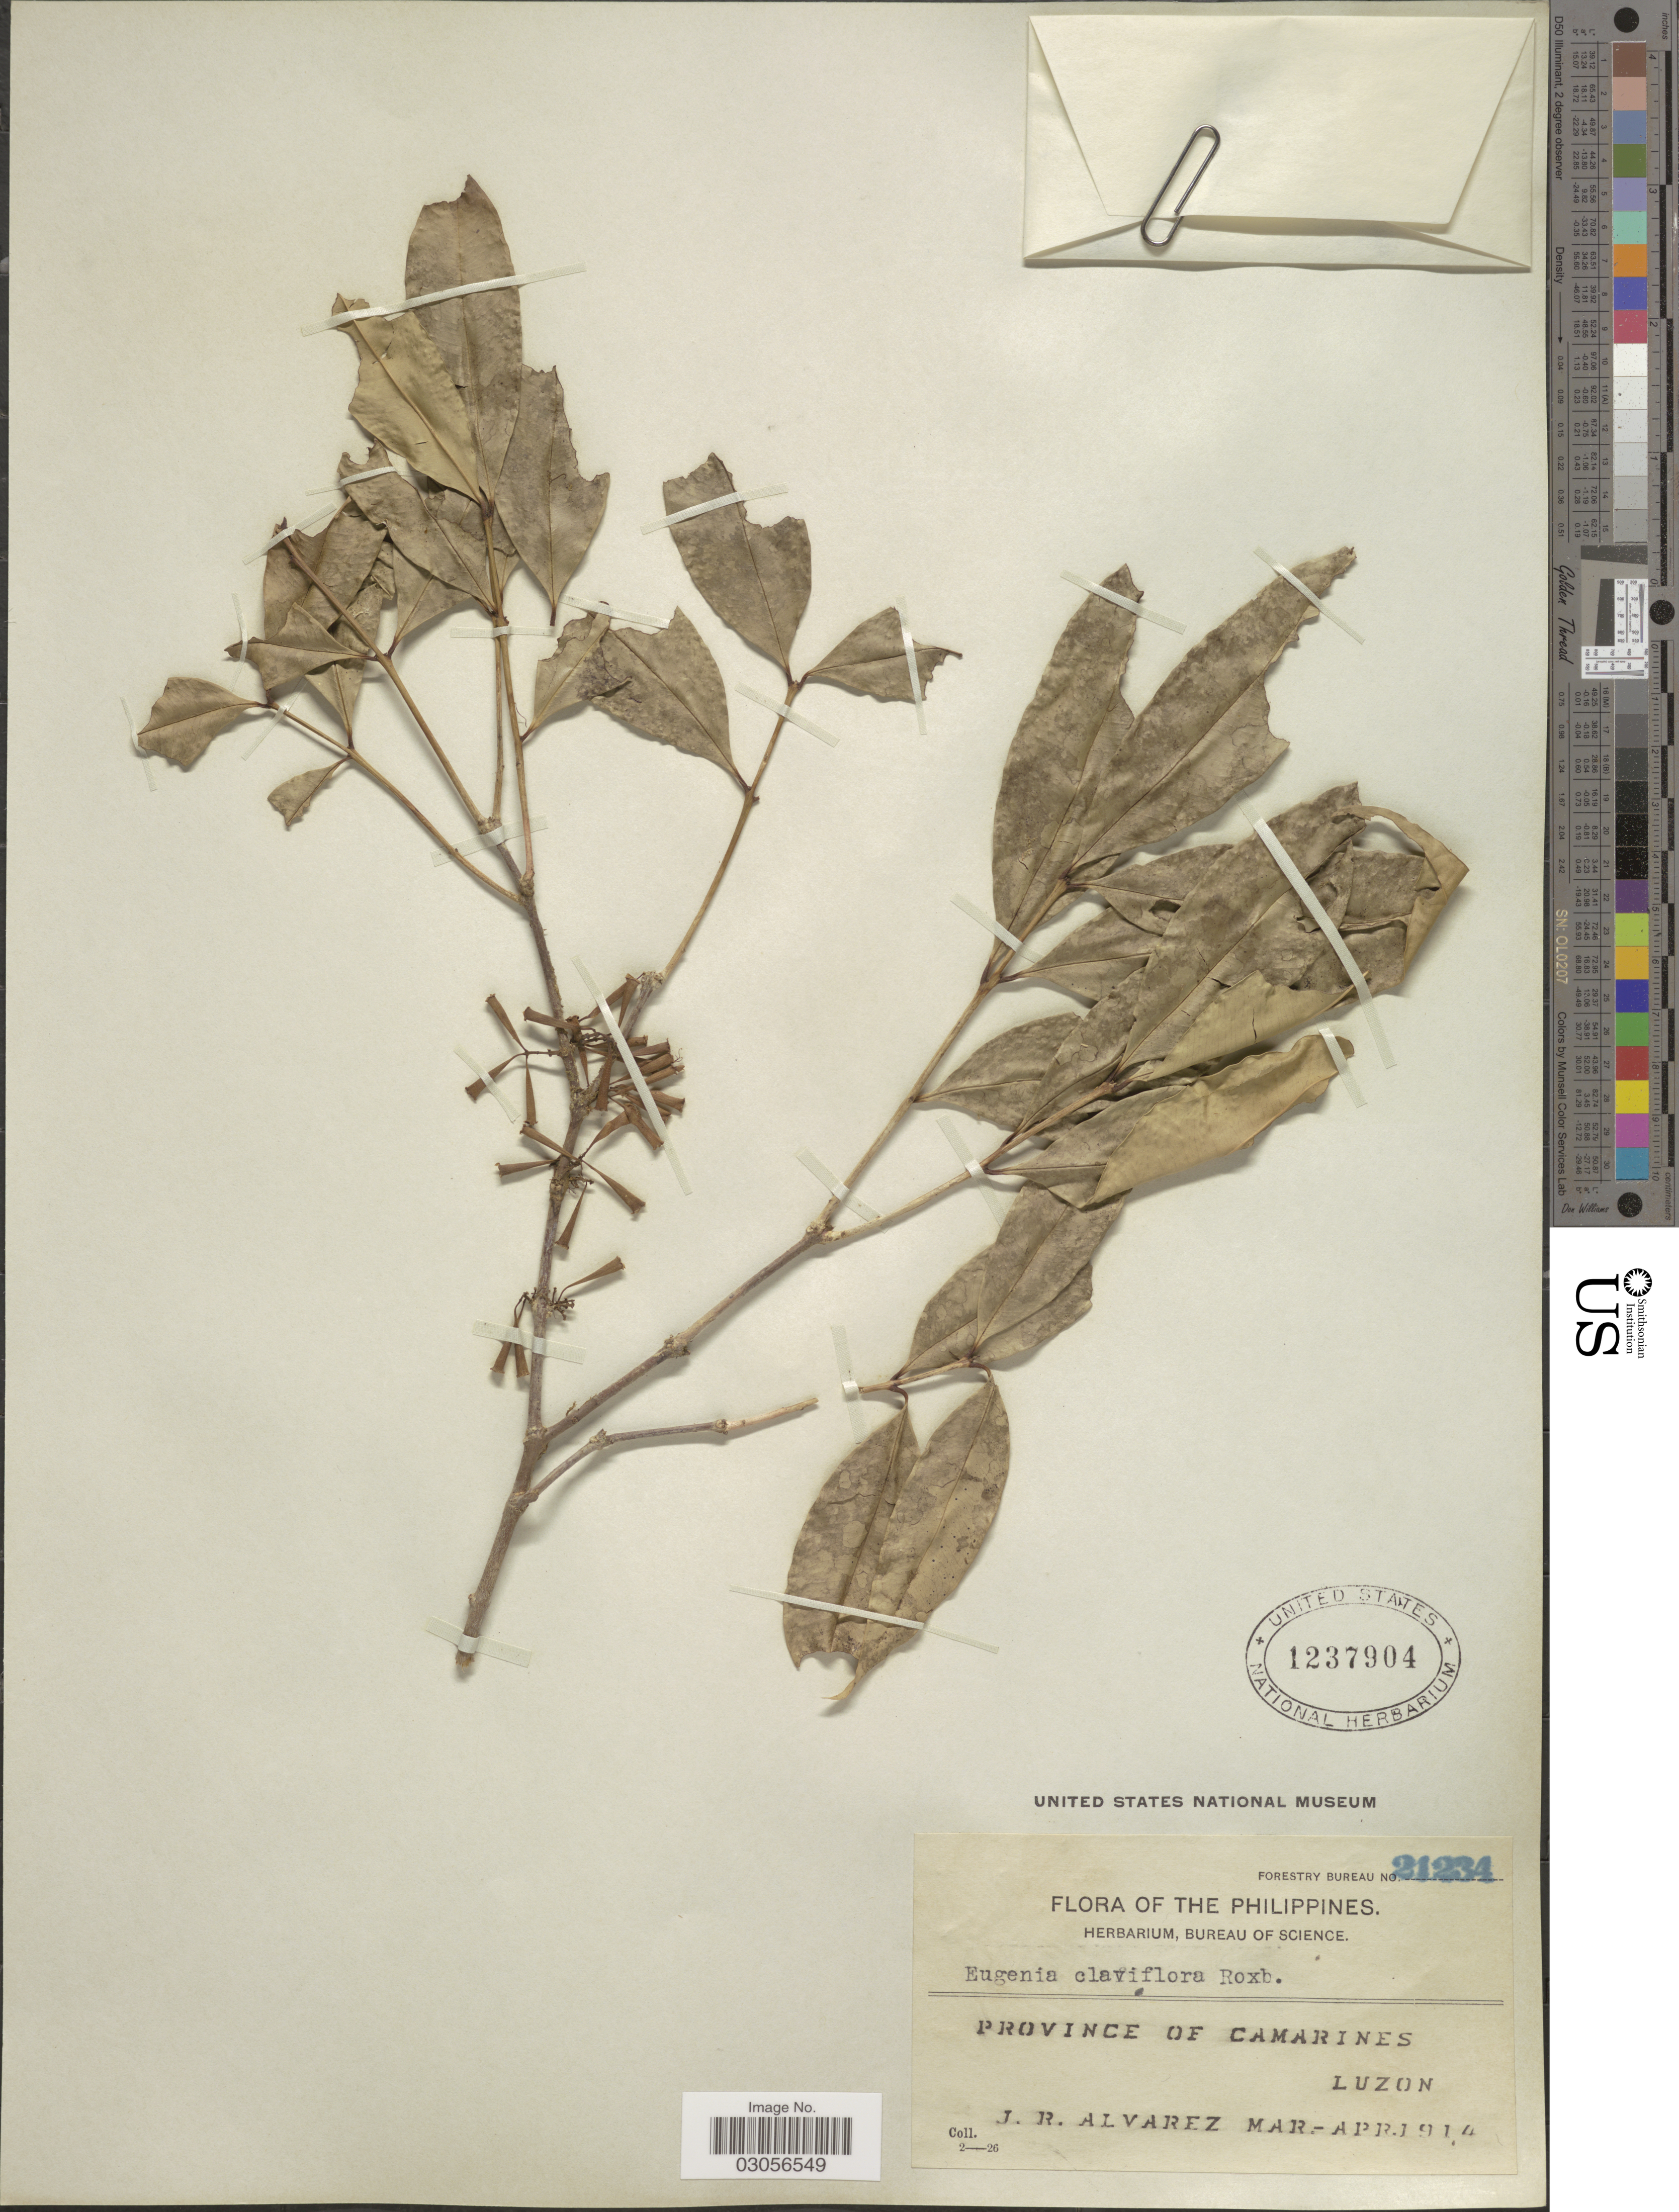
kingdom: Plantae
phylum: Tracheophyta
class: Magnoliopsida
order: Myrtales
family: Myrtaceae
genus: Syzygium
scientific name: Syzygium claviflorum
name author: (Roxb.) Wall. ex Steud.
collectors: J. Alvarez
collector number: Forestry Bureau 21234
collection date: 1914-03/1914-04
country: Philippines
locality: Province of Camarines, Luzon.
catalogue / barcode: US 1237904